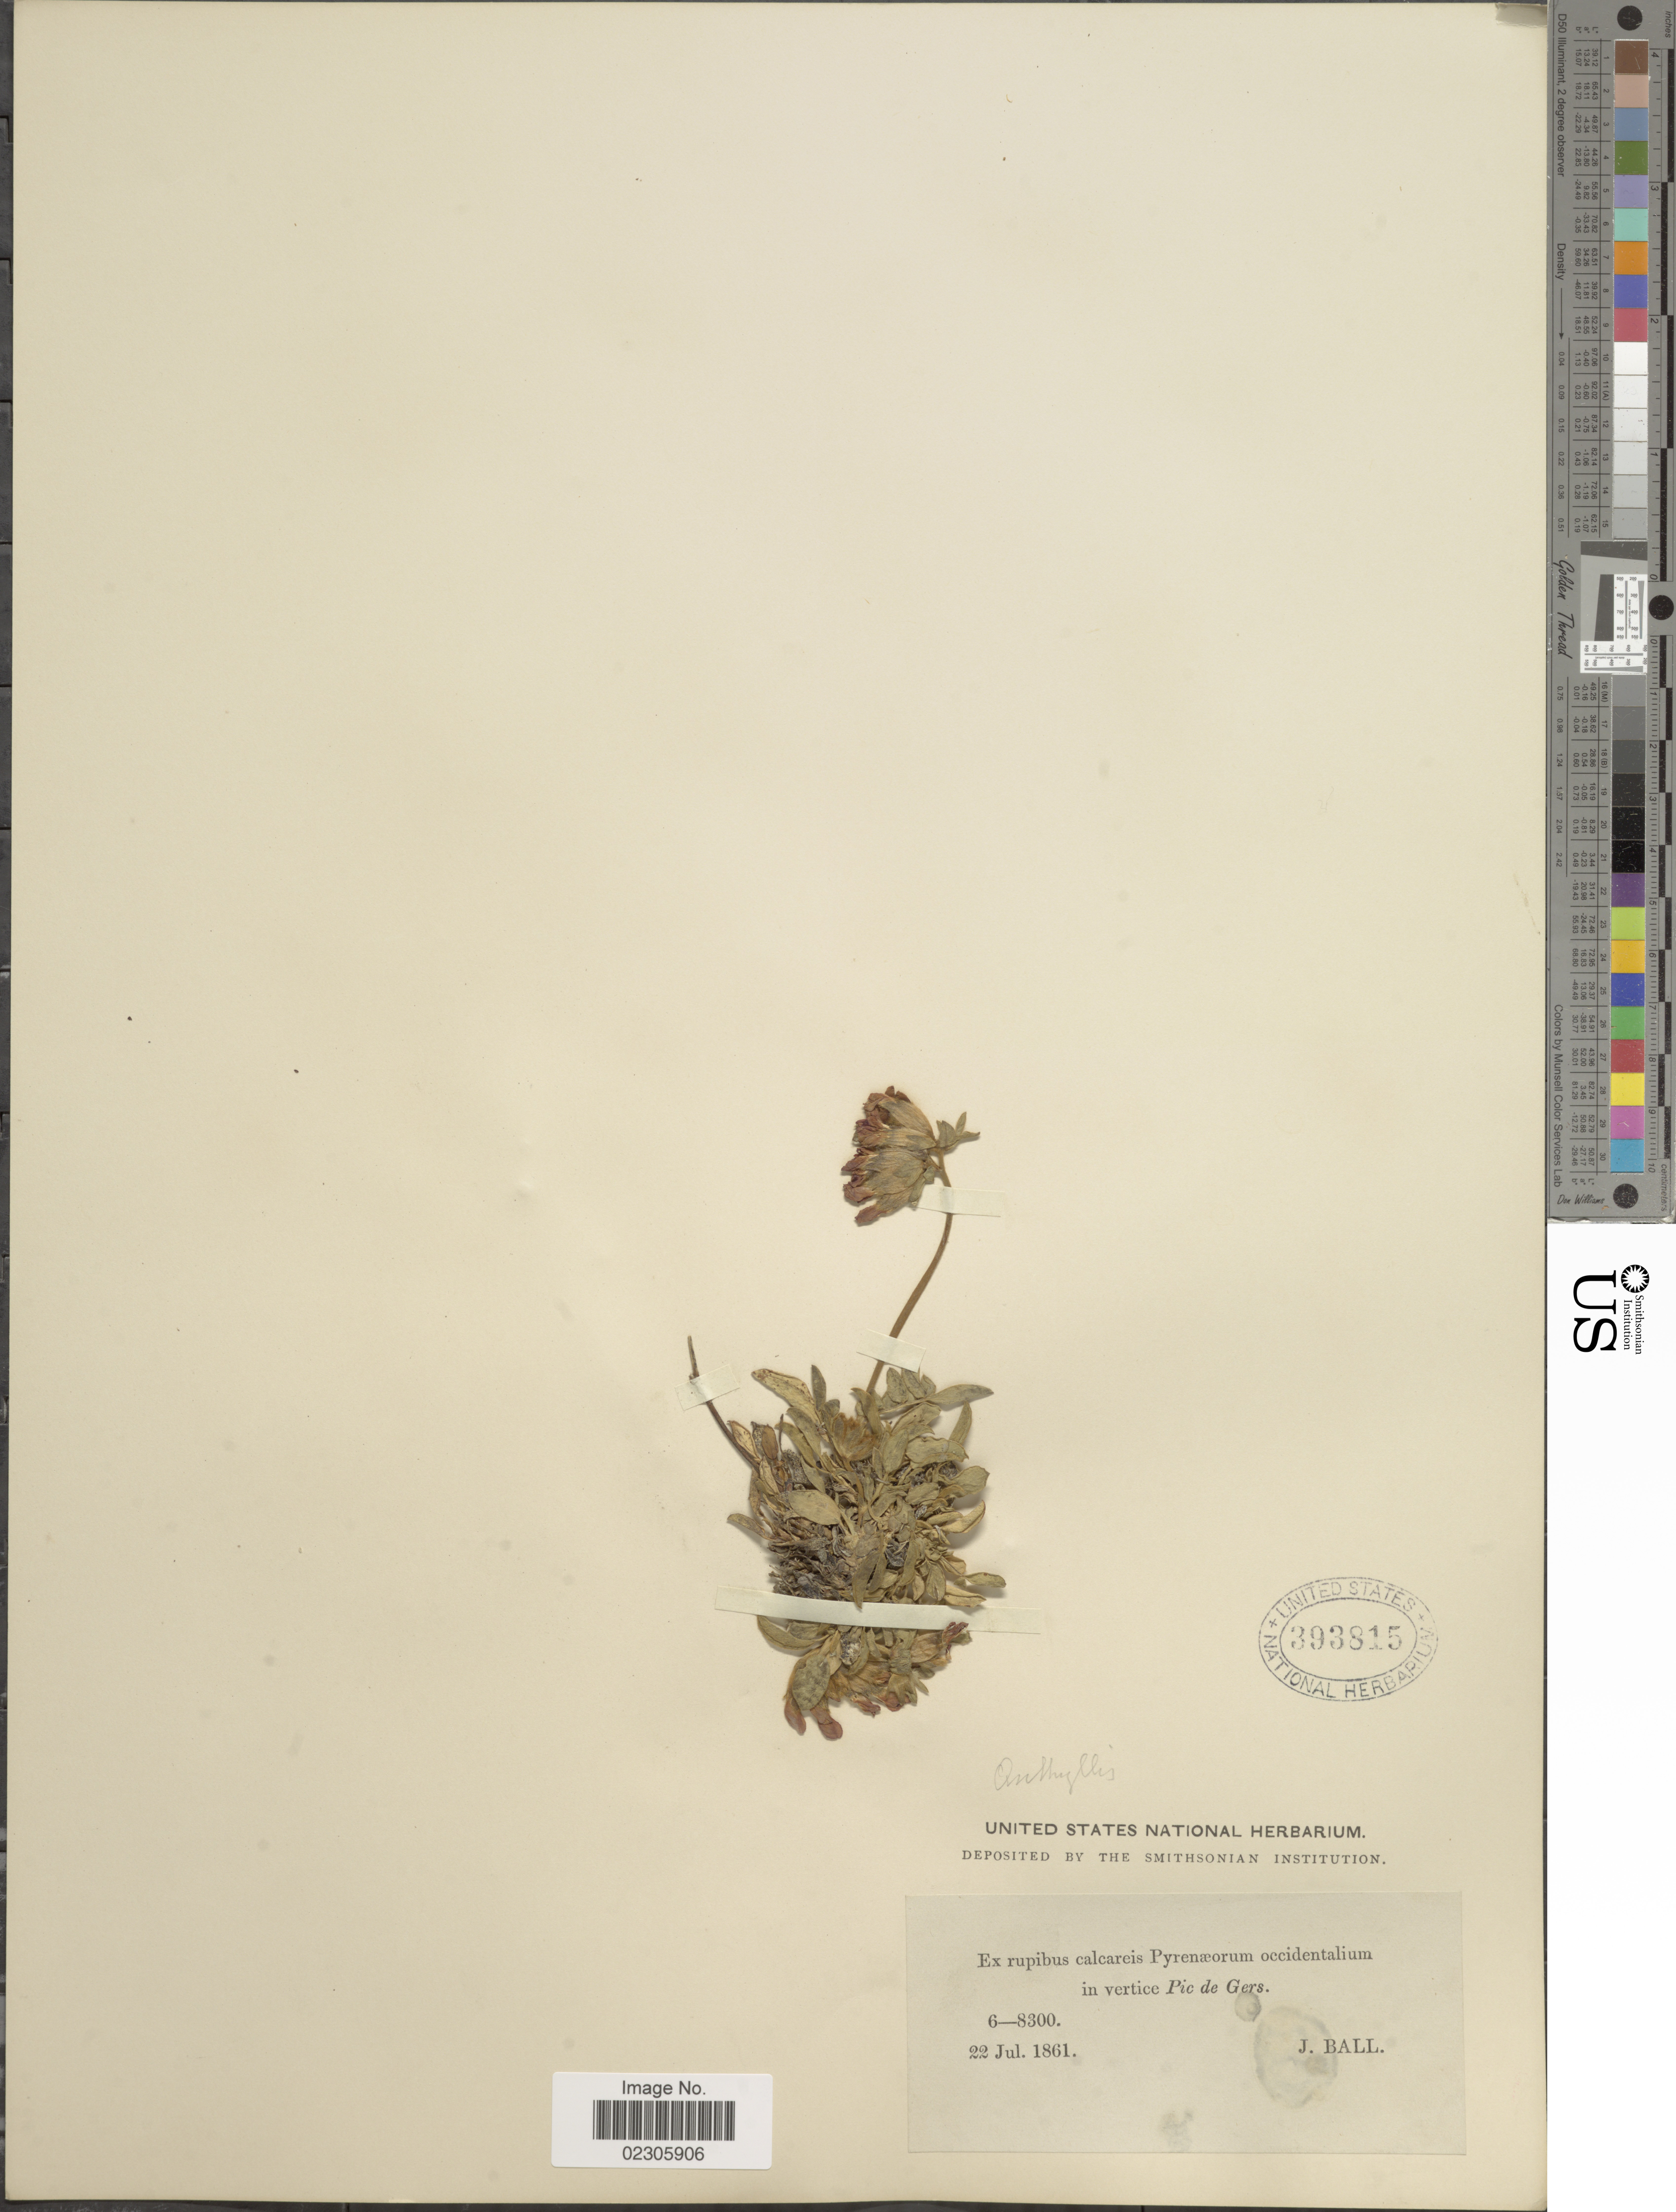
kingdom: Plantae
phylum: Tracheophyta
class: Magnoliopsida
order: Fabales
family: Fabaceae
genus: Anthyllis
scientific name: Anthyllis vulneraria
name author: L.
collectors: J. Ball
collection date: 1861-07-22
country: France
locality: Pyrenaeorum occidentalium, vertice Pic de Gers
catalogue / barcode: US 393815